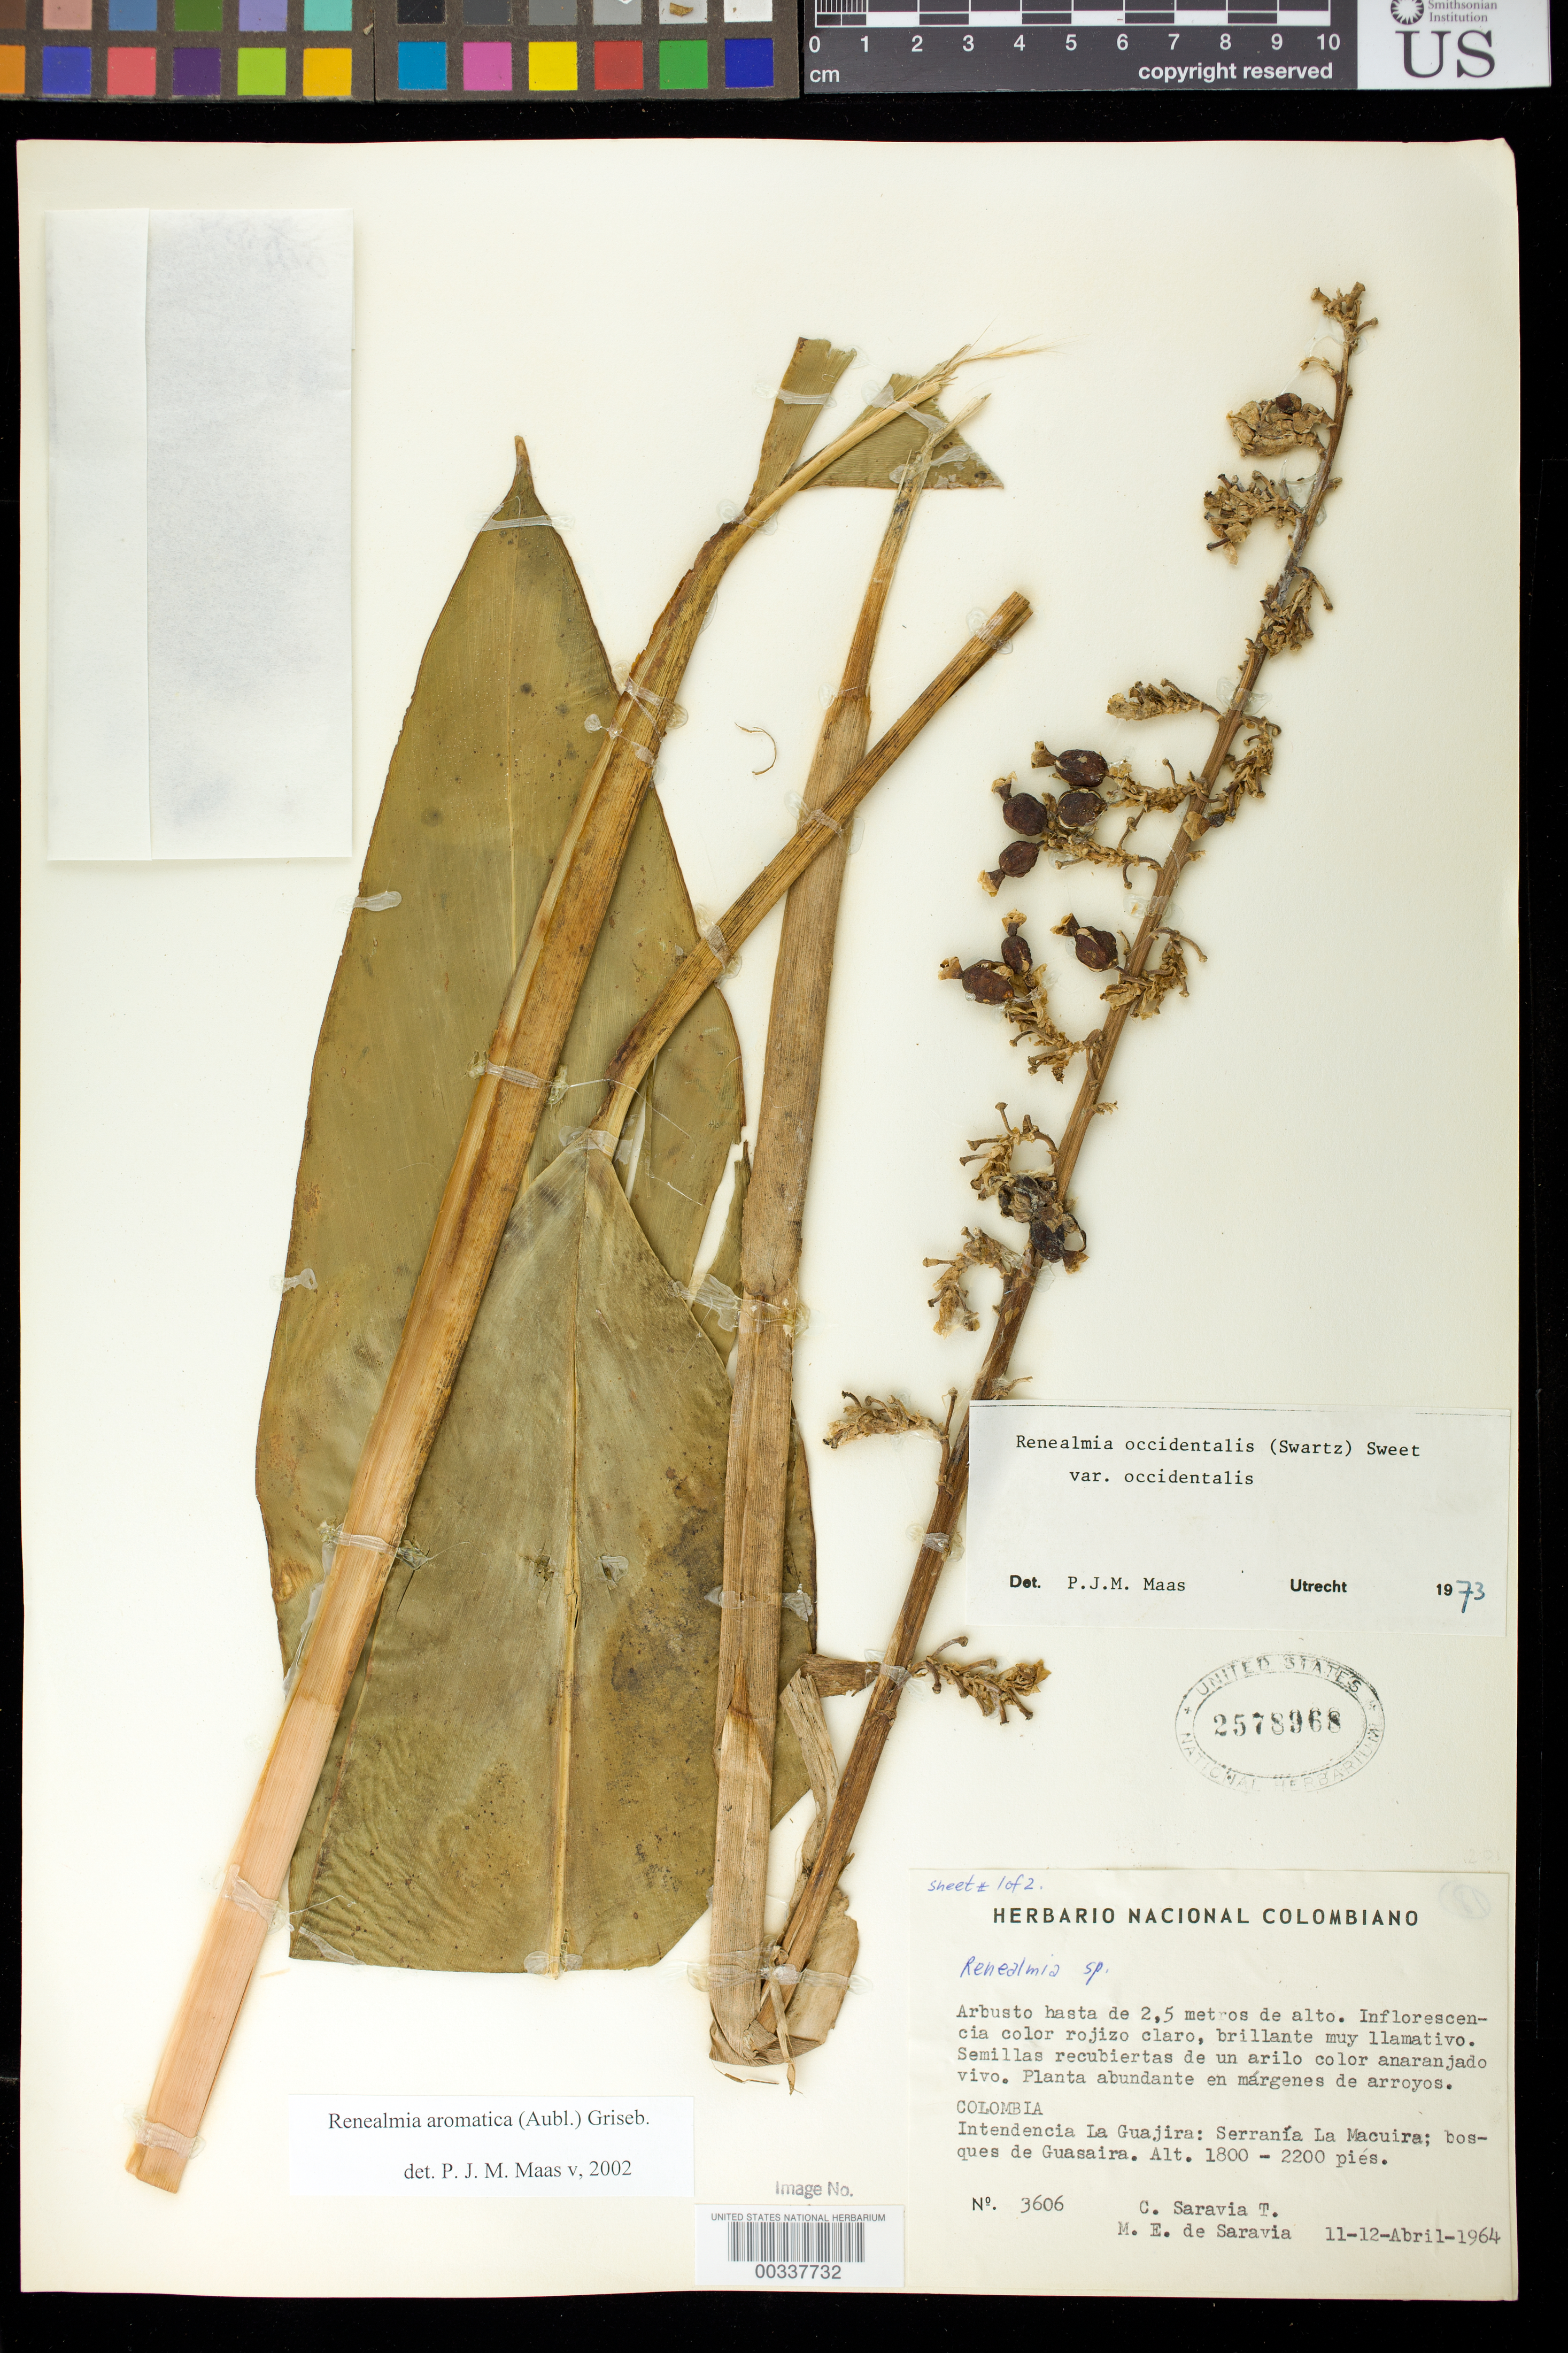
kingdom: Plantae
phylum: Tracheophyta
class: Liliopsida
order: Zingiberales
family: Zingiberaceae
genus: Renealmia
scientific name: Renealmia aromatica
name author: (Aubl.) Griseb.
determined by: Maas, Paul J. M.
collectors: C. Saravia T. & M. E. Saravia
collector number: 3606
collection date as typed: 11 Apr 1964 to 12 Apr 1964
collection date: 1964-04-11/1964-04-12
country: Colombia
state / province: La Guajira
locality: Serrania la Macuira; Bosques de Guasaira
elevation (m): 549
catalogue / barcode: US 2578968